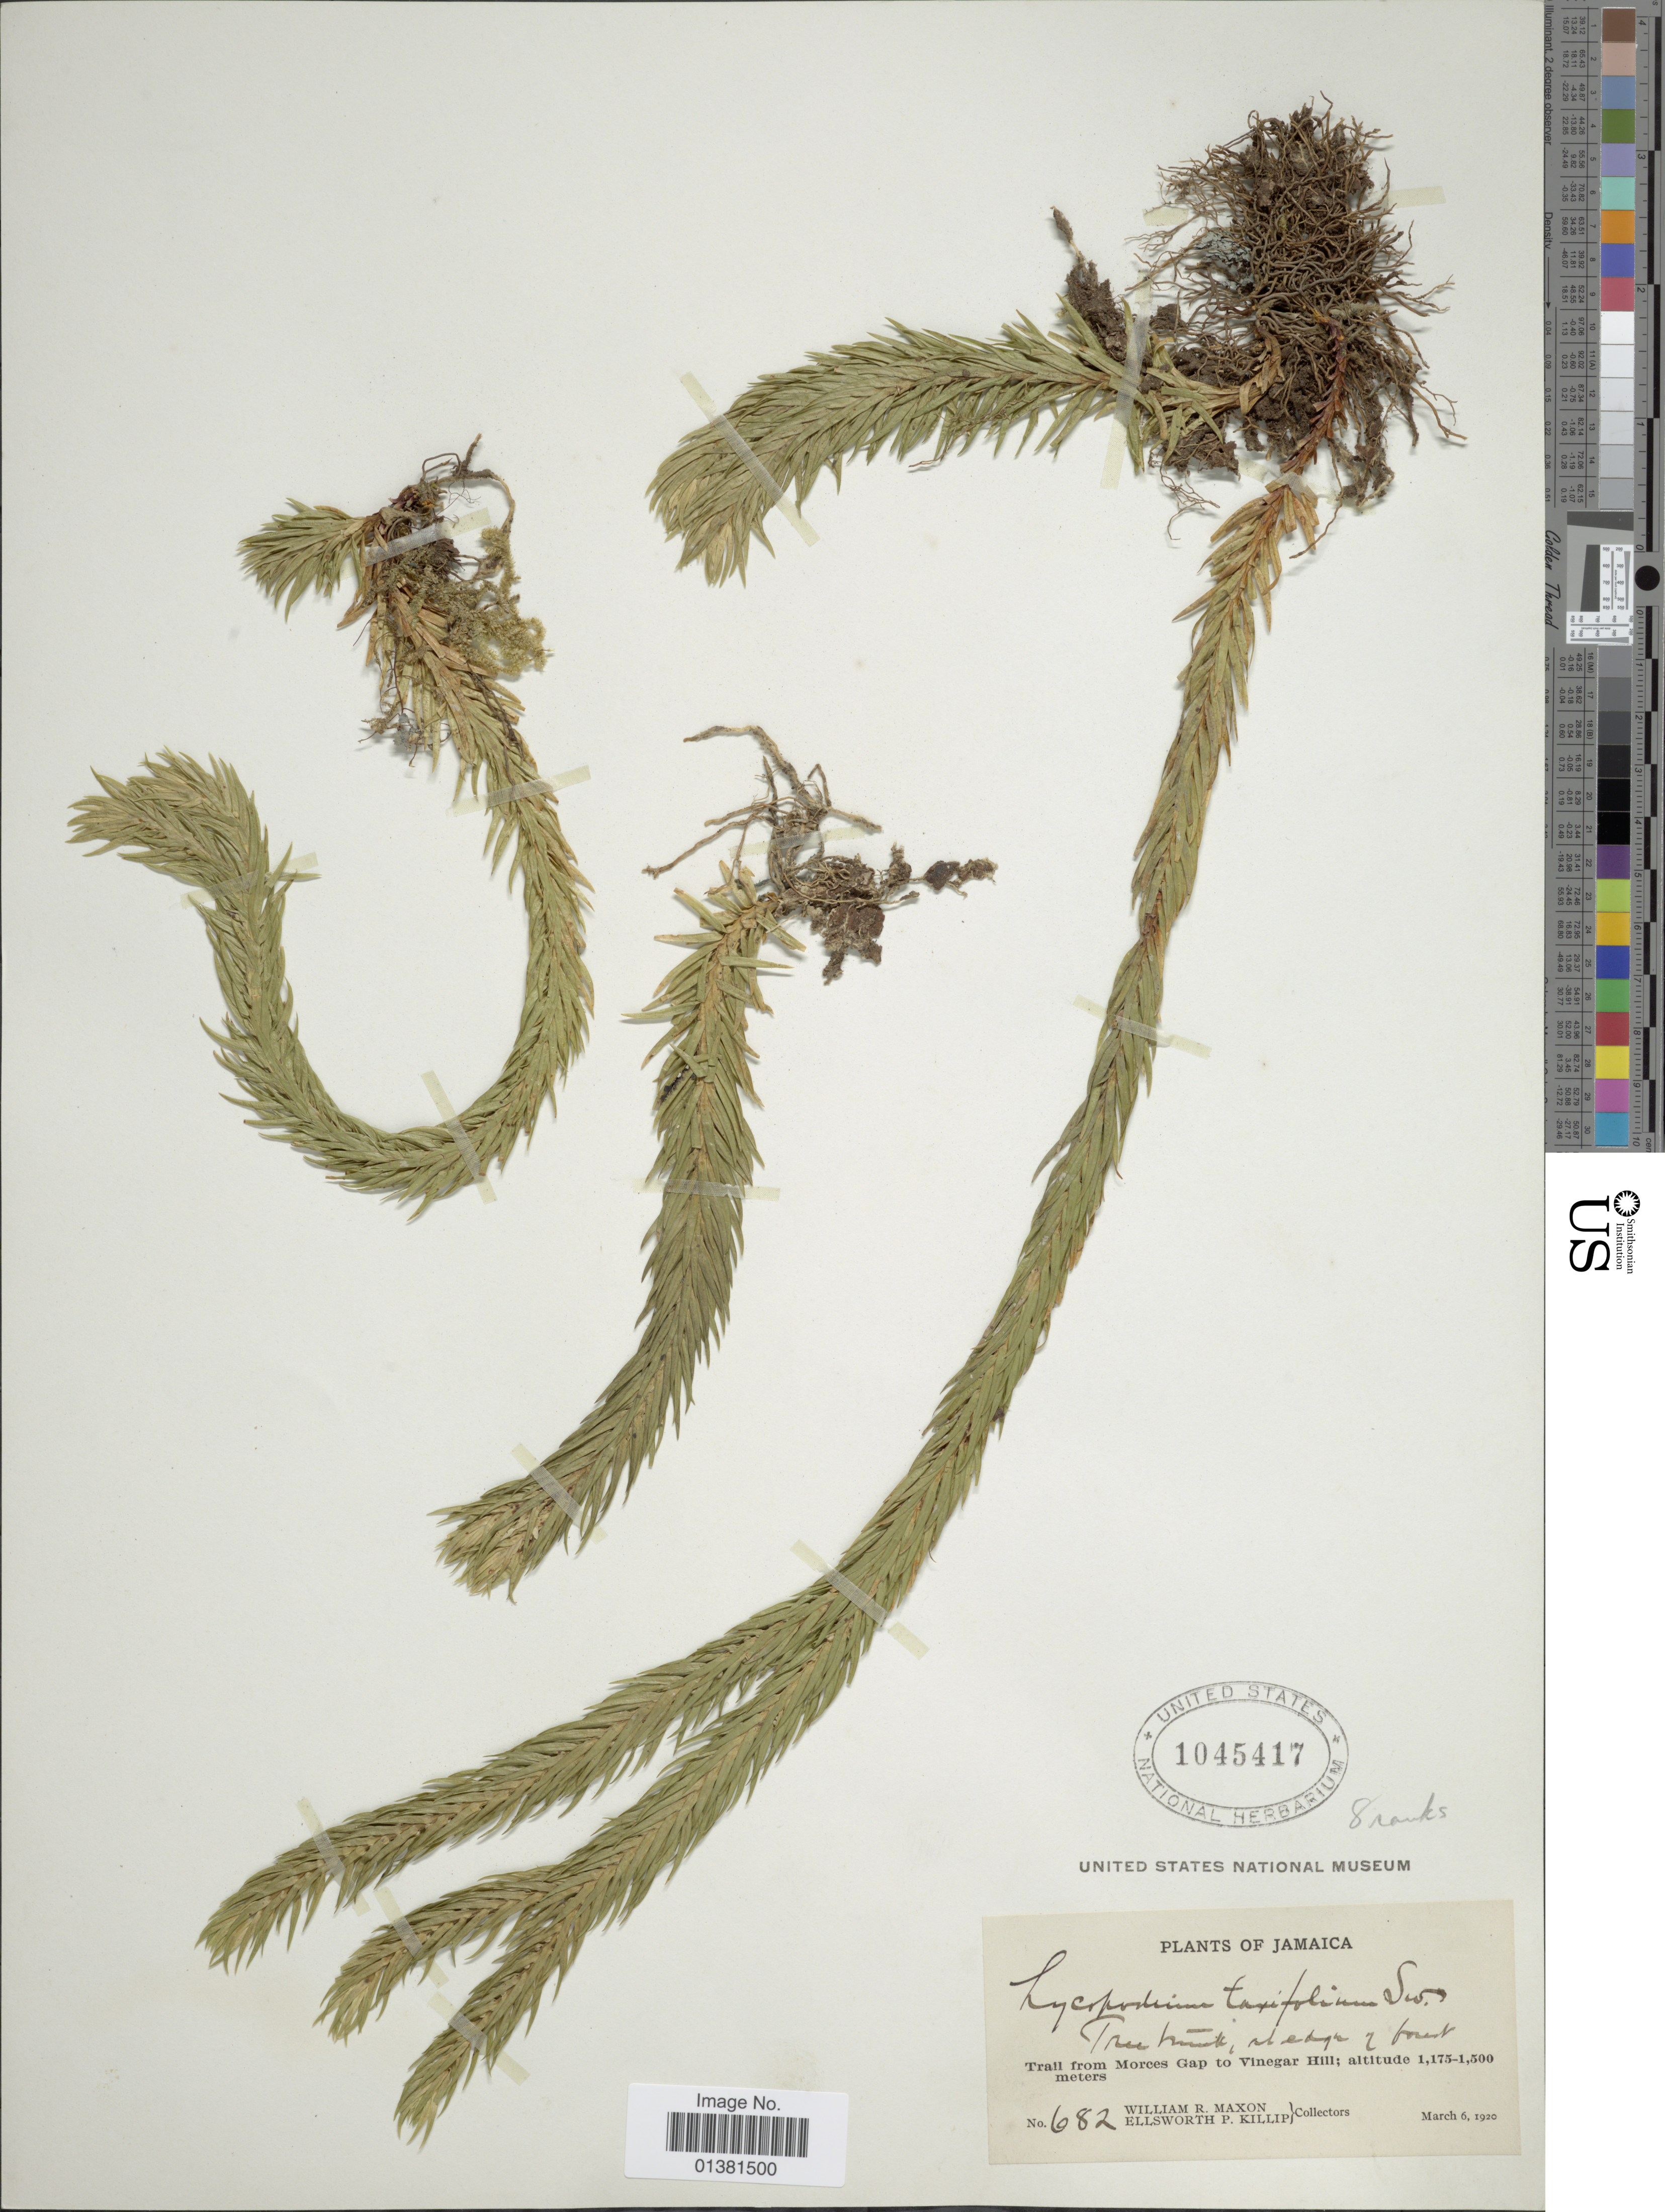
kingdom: Plantae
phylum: Tracheophyta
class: Lycopodiopsida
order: Lycopodiales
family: Lycopodiaceae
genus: Phlegmariurus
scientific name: Phlegmariurus taxifolius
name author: (Sw.) Á. Löve & D. Löve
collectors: W. R. Maxon & E. P. Killip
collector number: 682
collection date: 1920-03-06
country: Jamaica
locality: Trail from Morces Gap to Vinegar Hill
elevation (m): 1175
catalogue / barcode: US 1045417